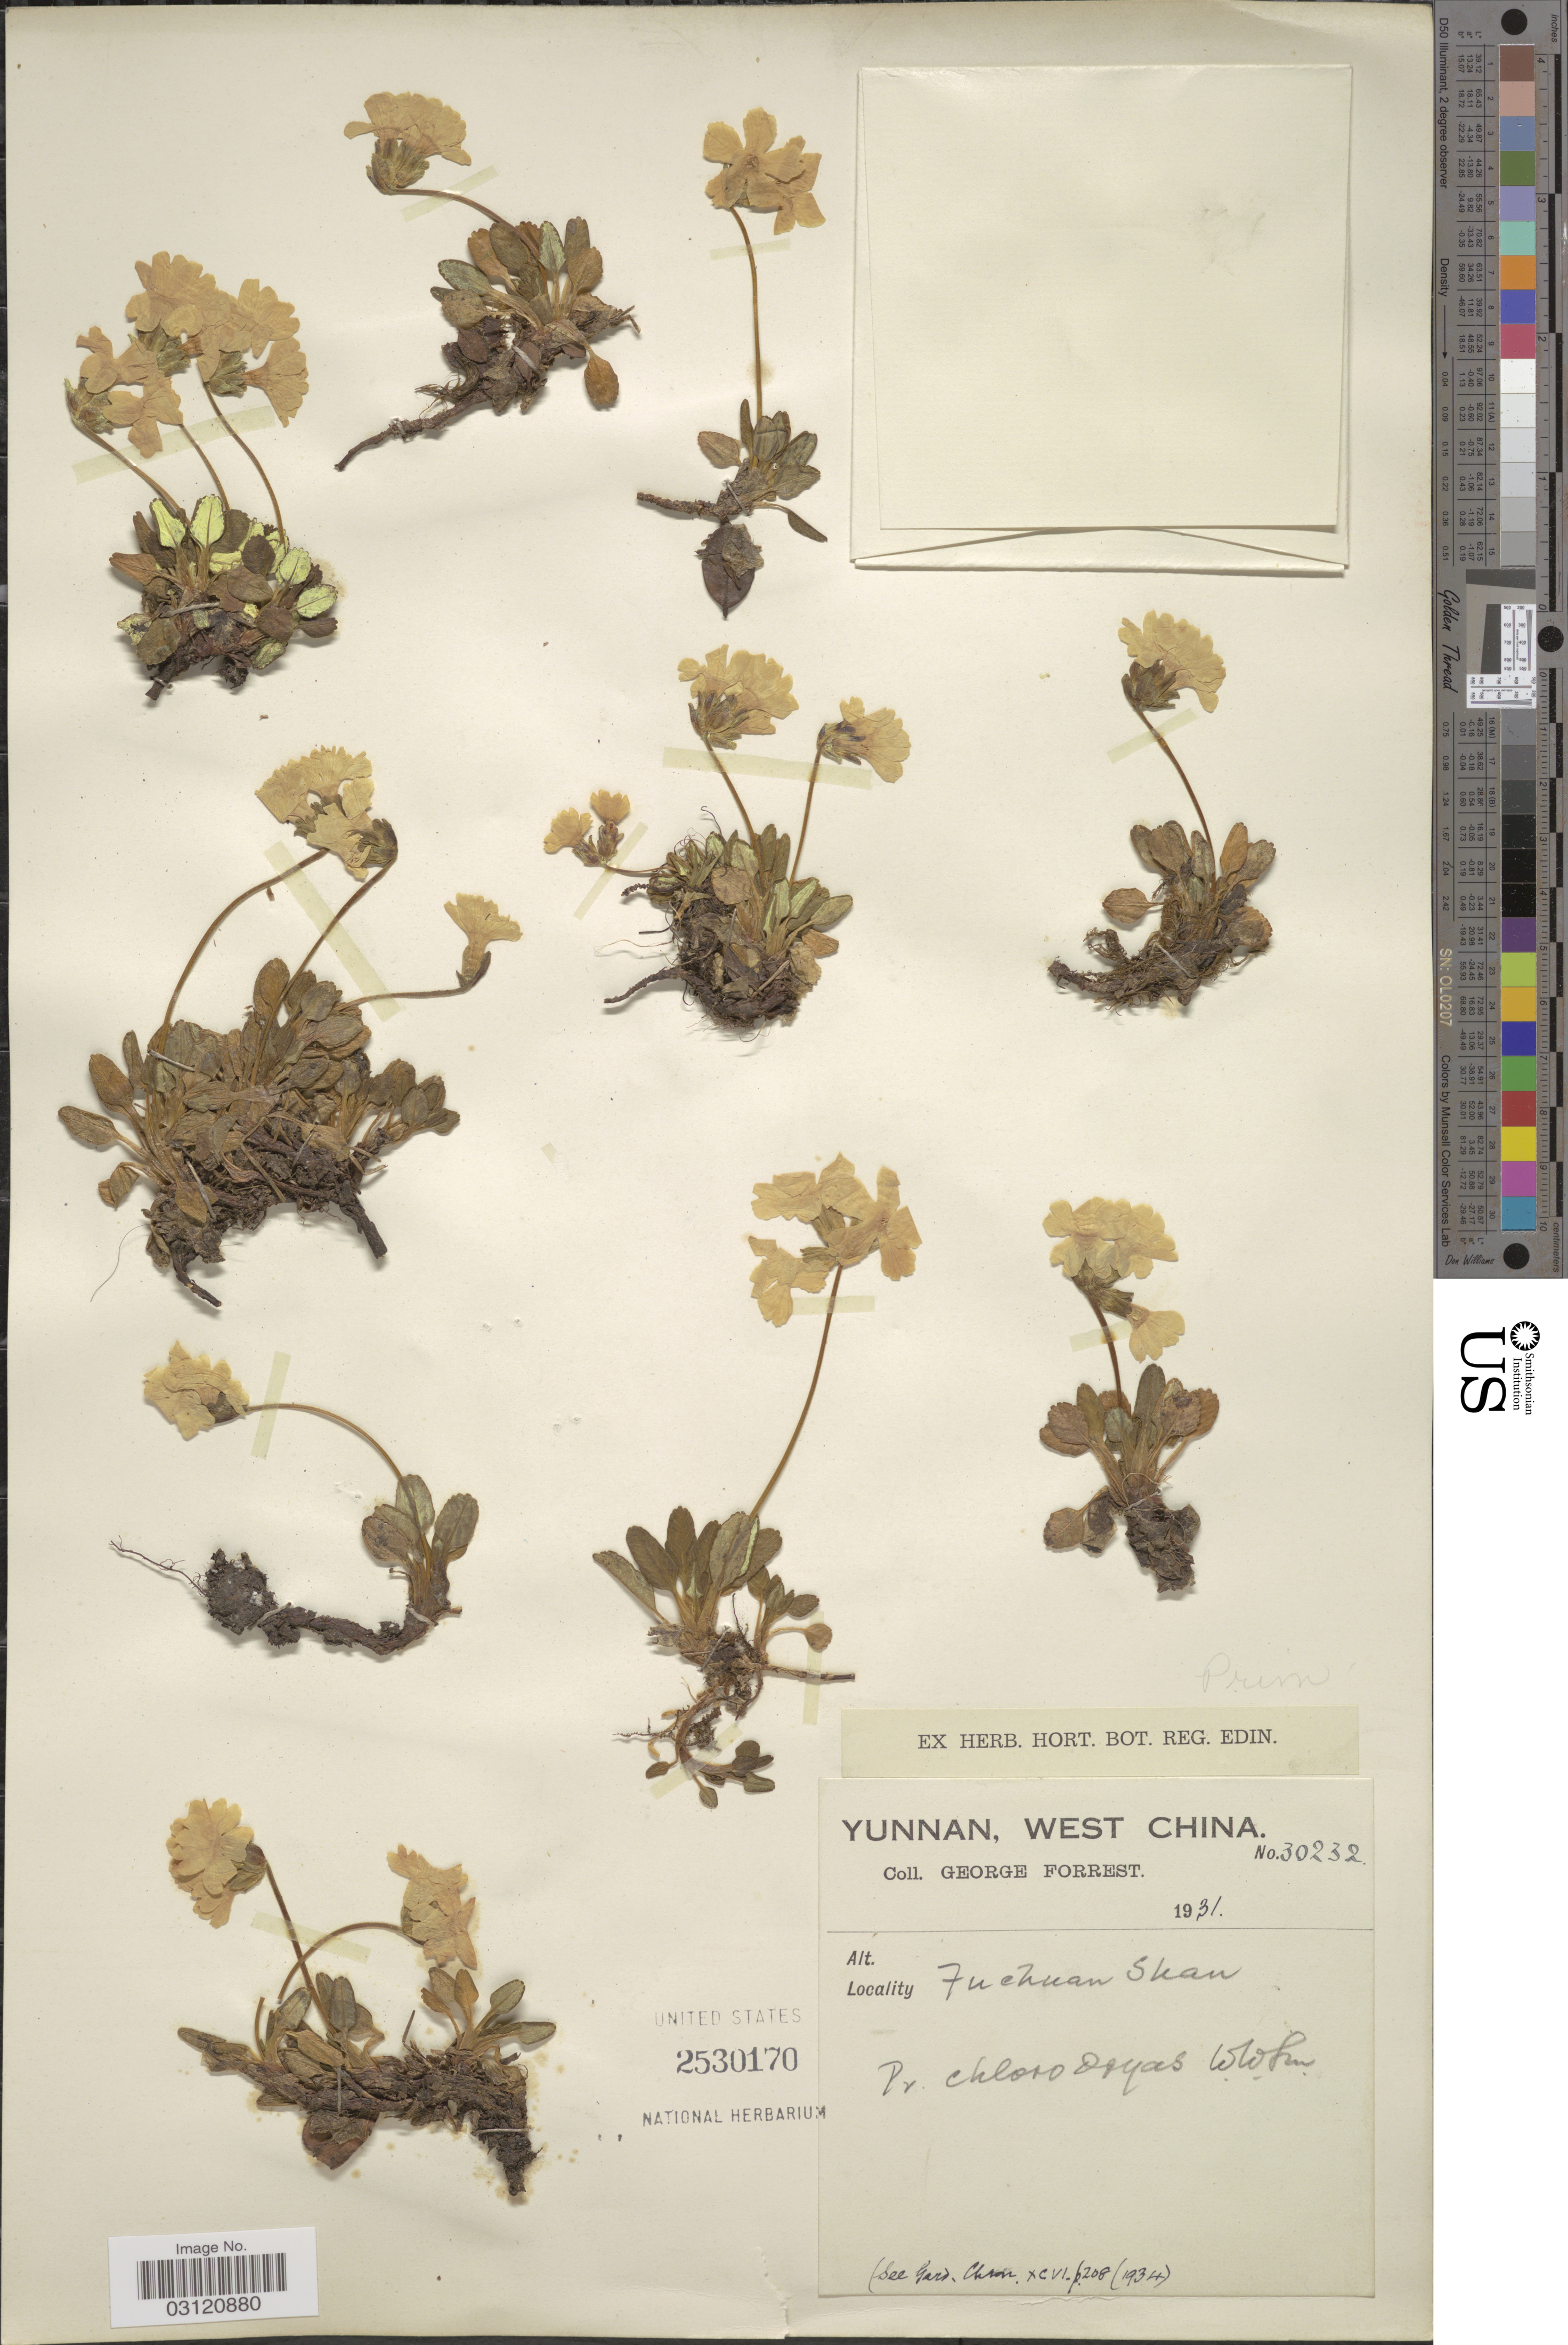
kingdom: Plantae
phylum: Tracheophyta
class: Magnoliopsida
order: Ericales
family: Primulaceae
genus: Primula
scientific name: Primula chlorodryas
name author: W.W. Sm.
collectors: G. Forrest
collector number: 30232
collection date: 1931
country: China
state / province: Yunnan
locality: West China. Fuchuan Shan.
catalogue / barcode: US 2530170